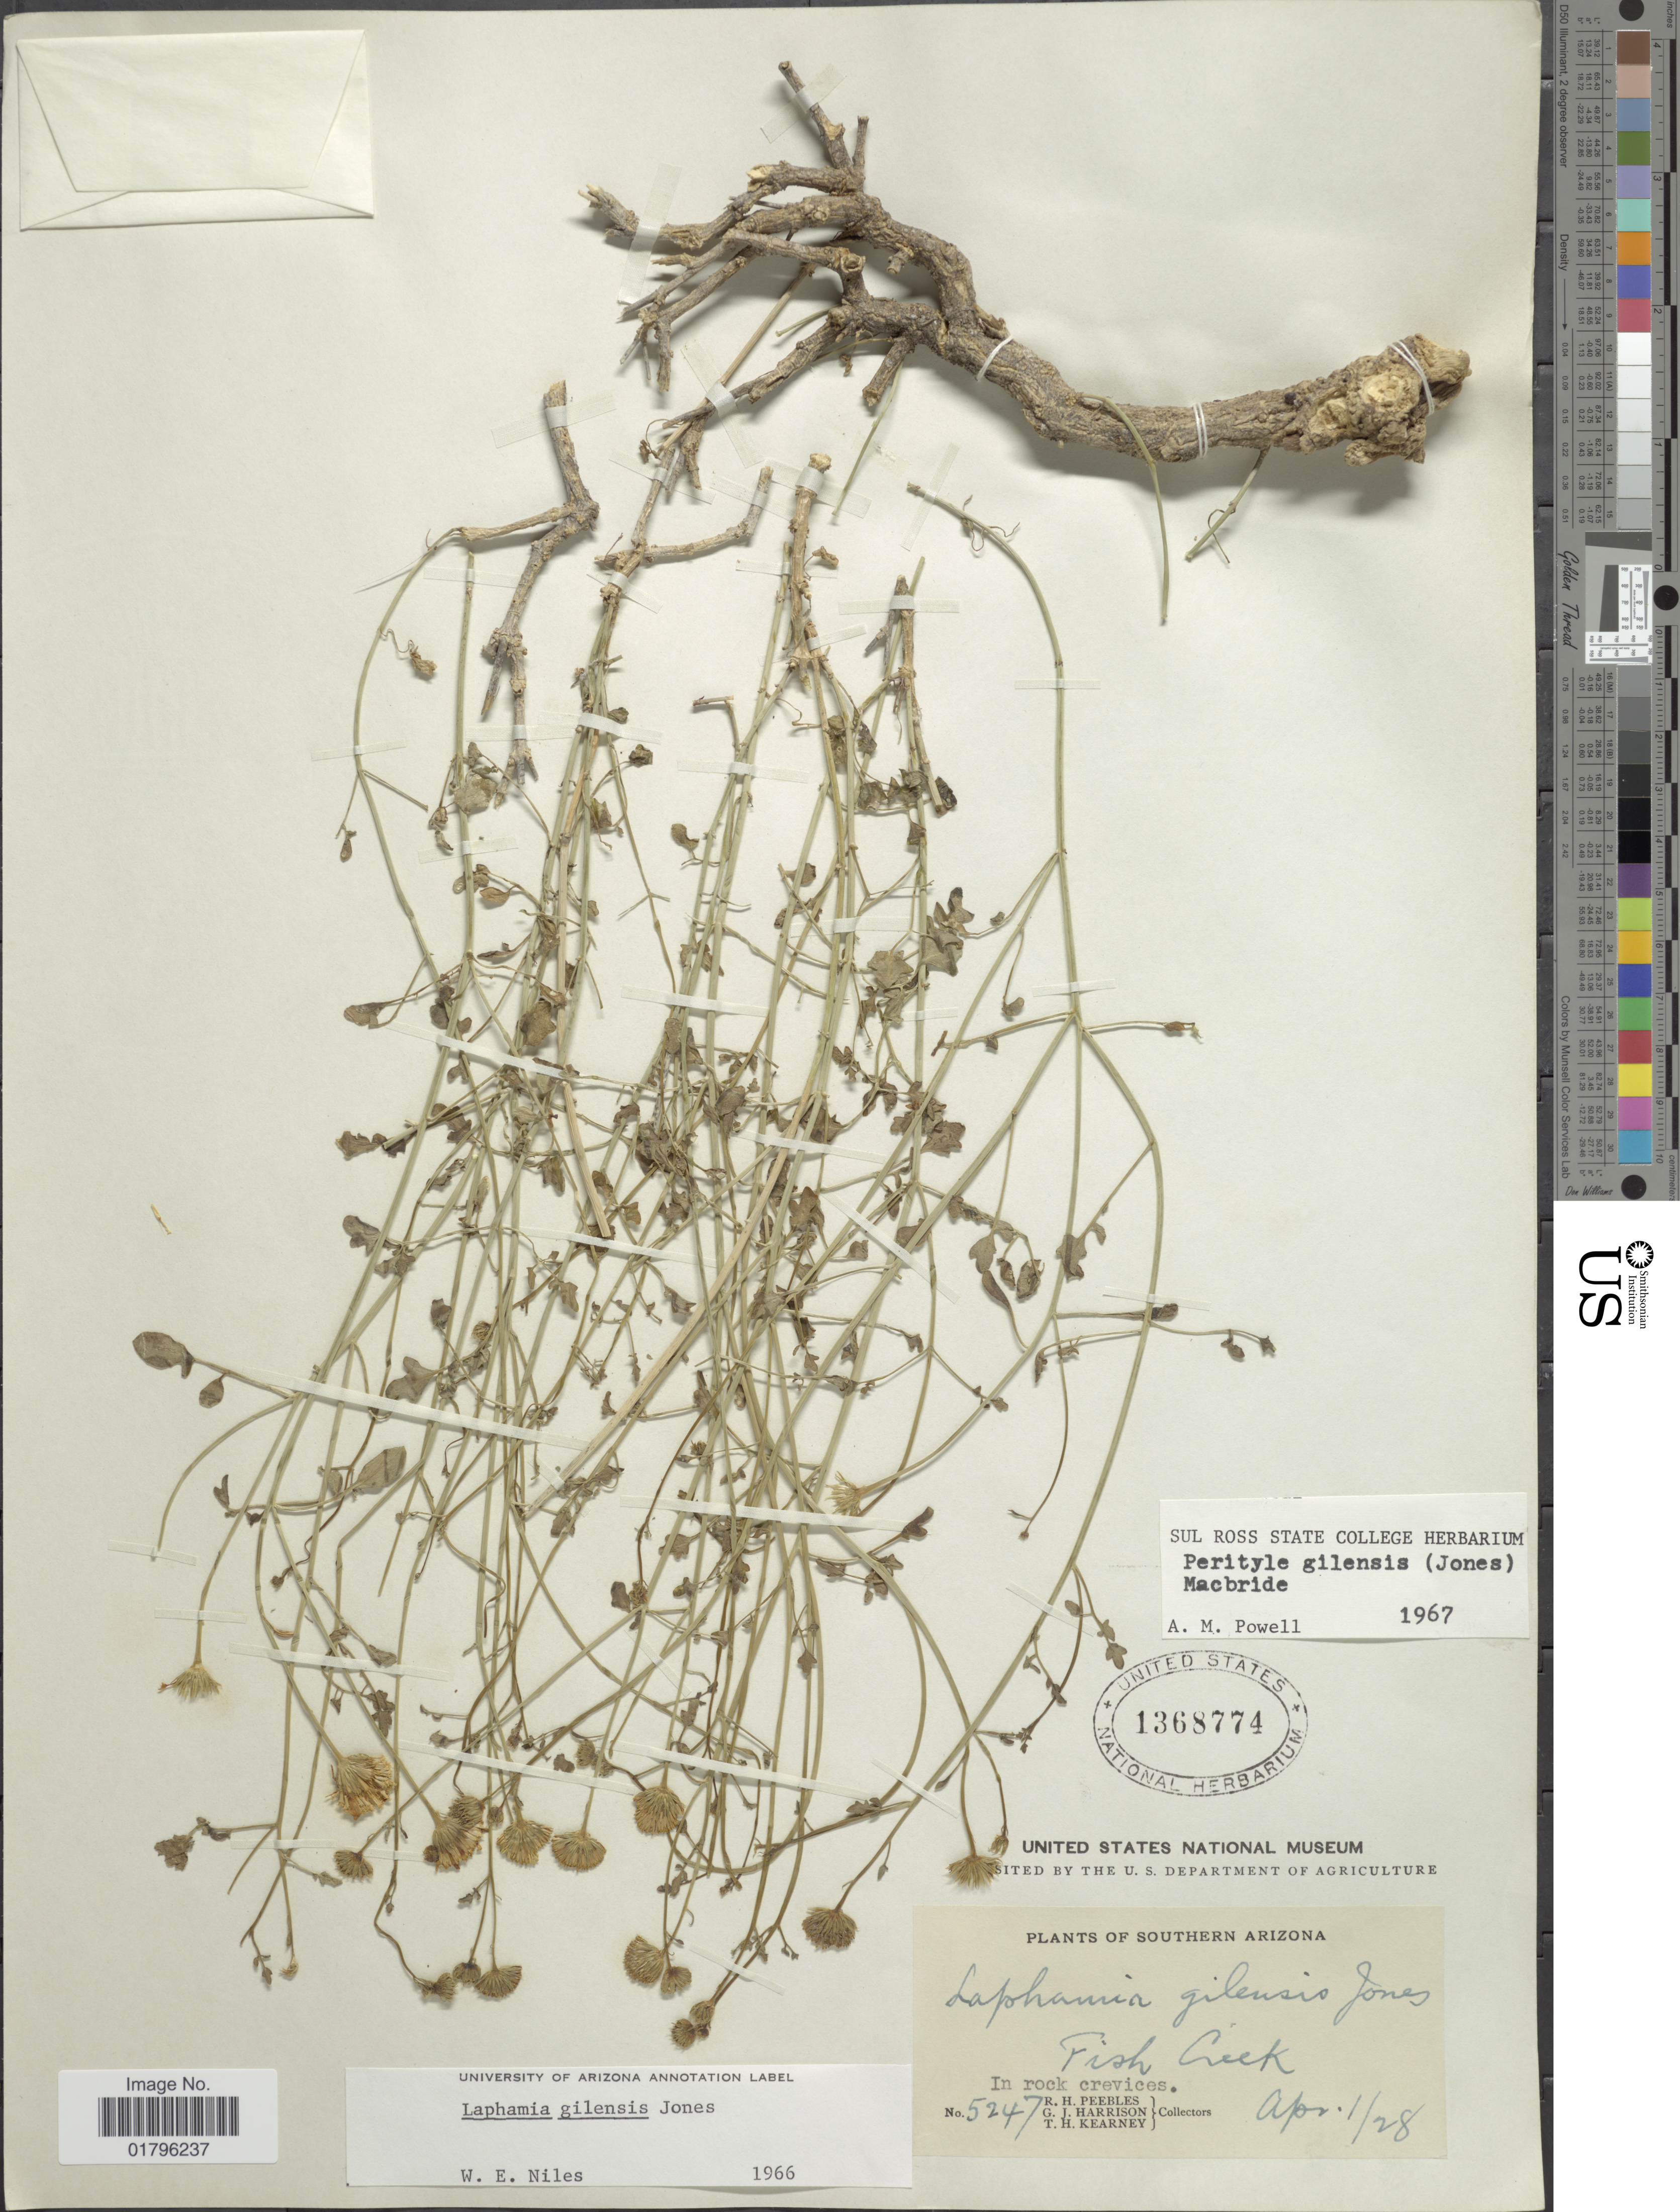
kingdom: Plantae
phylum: Tracheophyta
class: Magnoliopsida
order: Asterales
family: Asteraceae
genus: Perityle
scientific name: Perityle gilensis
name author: (M.E. Jones) J.F. Macbr.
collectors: R. H. Peebles, G. J. Harrison & T. H. Kearney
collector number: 5247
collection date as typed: Transcribed d/m/y: 1/4/28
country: United States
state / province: Arizona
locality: Southern Arizona. Fish Creek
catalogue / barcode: US 1368774